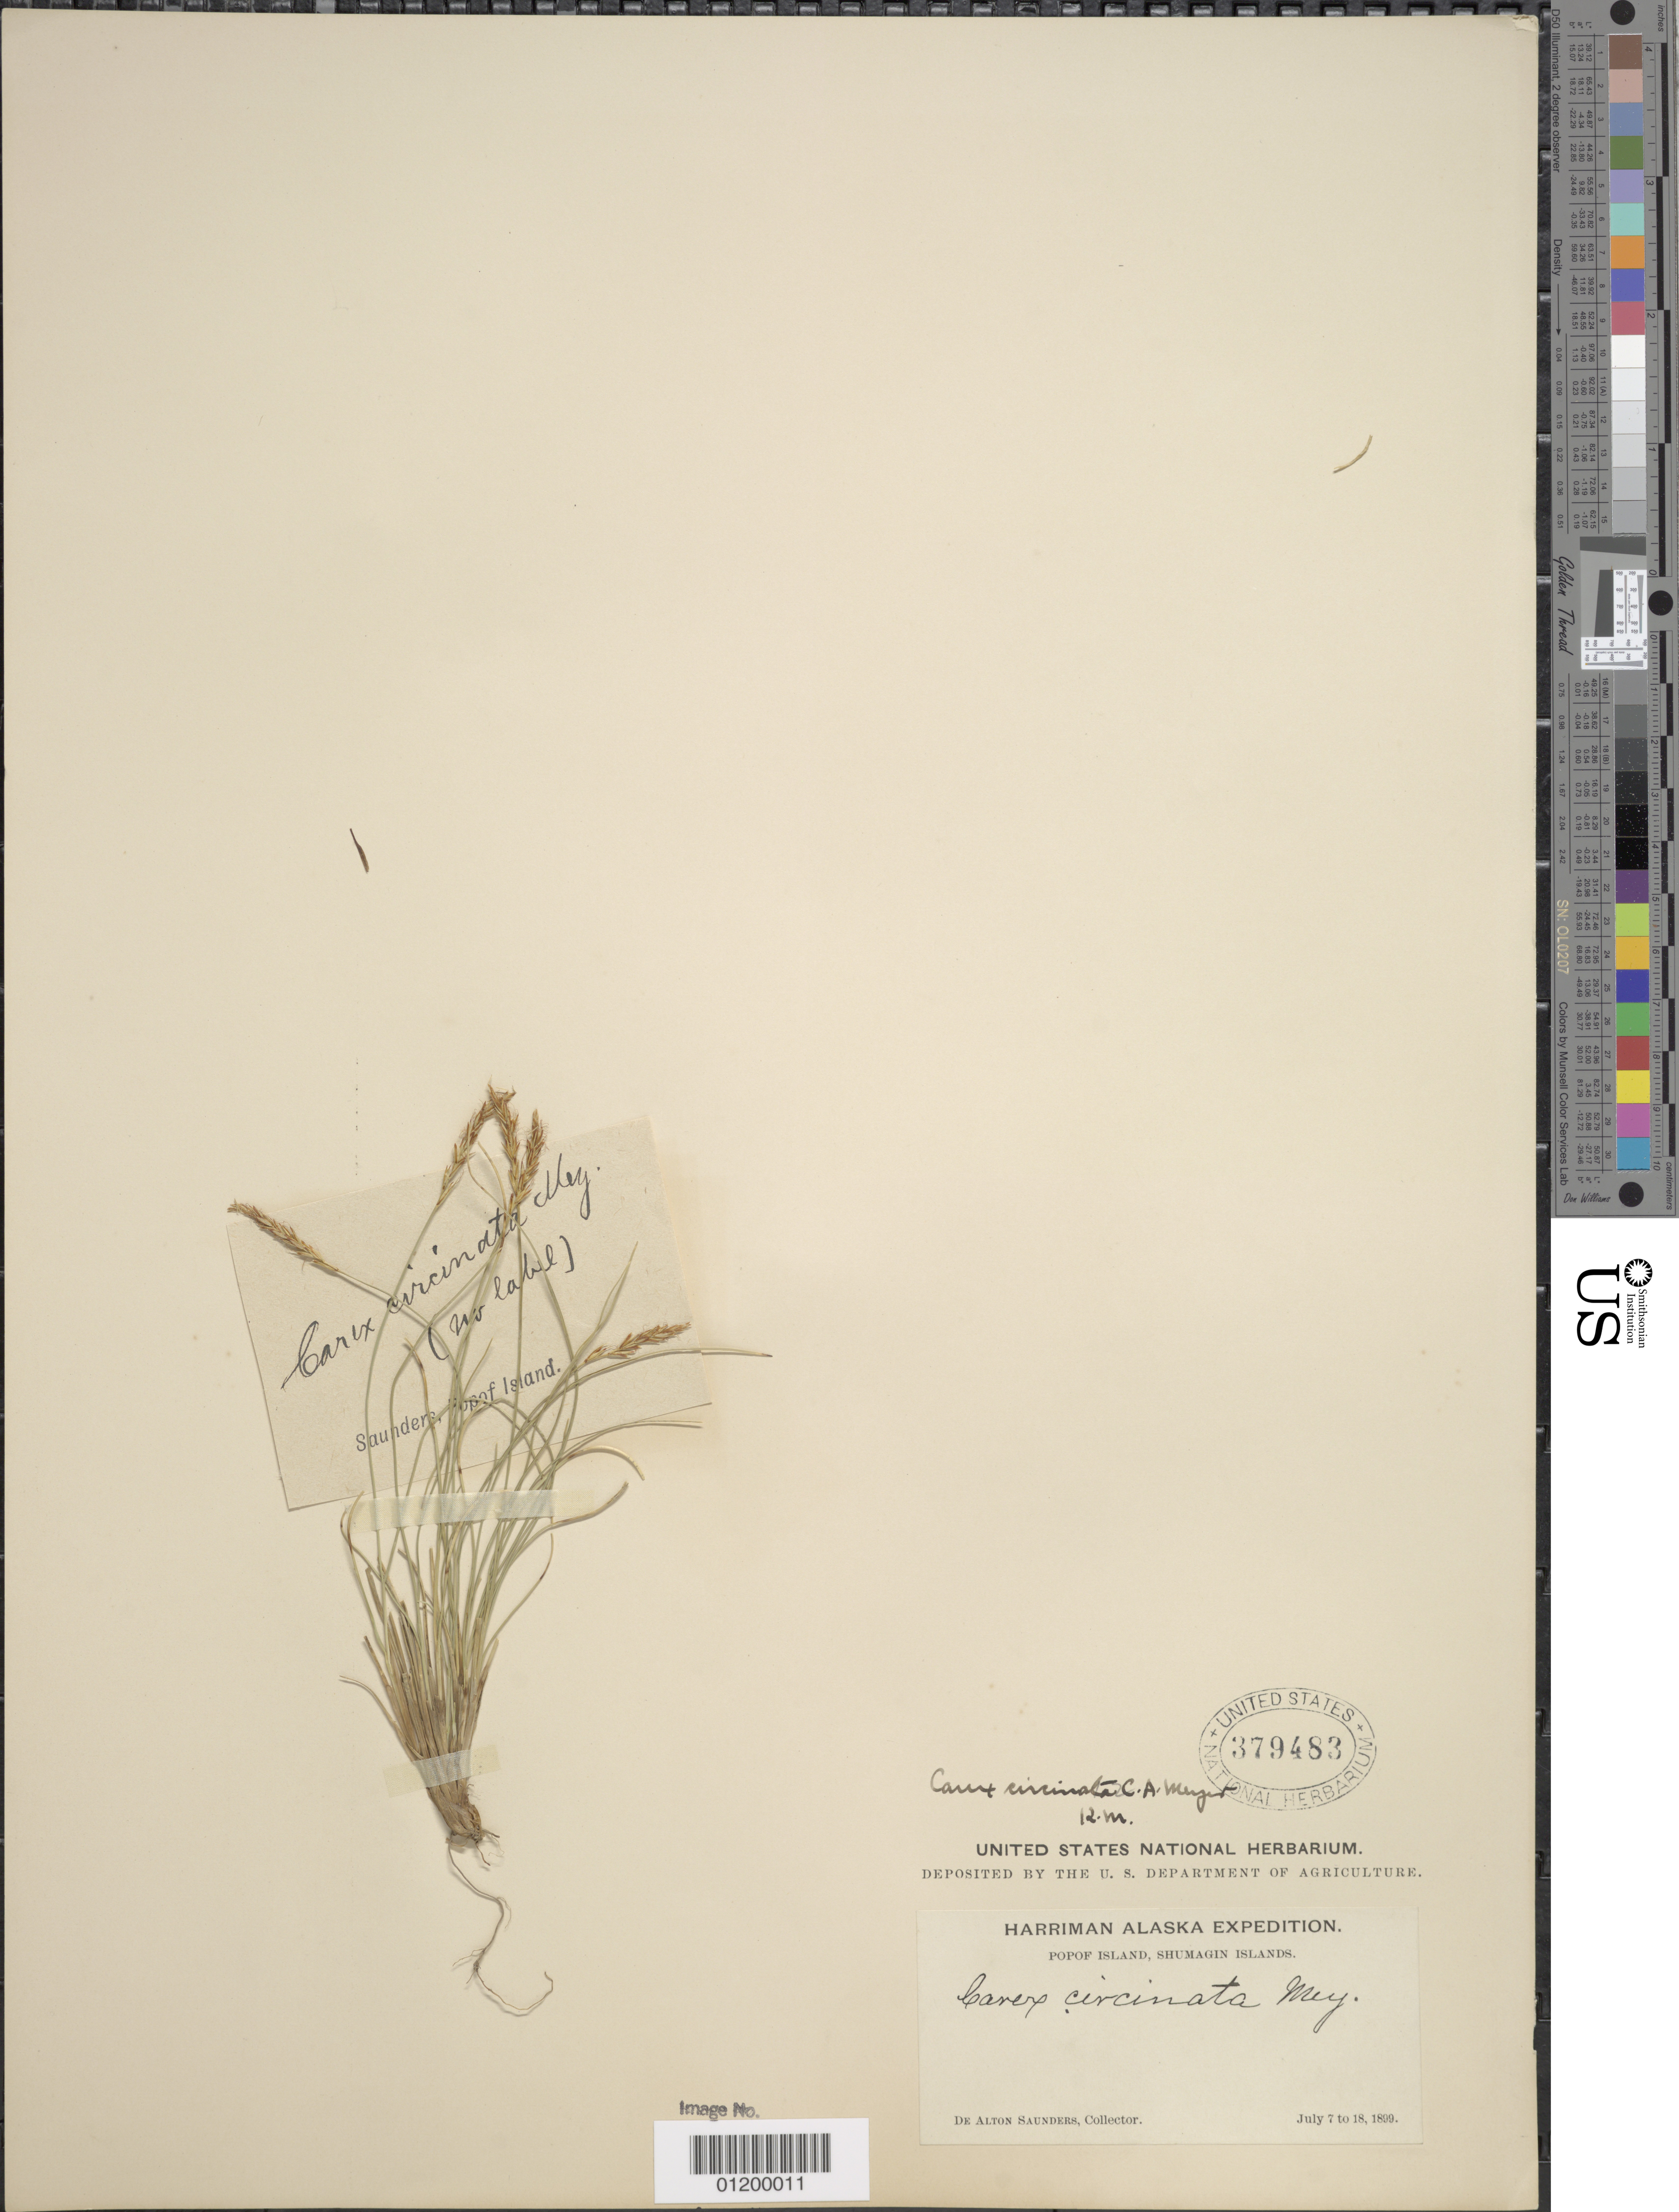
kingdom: Plantae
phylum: Tracheophyta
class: Liliopsida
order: Poales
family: Cyperaceae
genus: Carex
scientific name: Carex circinata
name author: C.A. Mey.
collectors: D. A. Saunders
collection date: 1899-07-07/1899-07-18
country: United States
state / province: Alaska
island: Popof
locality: Popof Island, Shumagin Islands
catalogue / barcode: US 379483